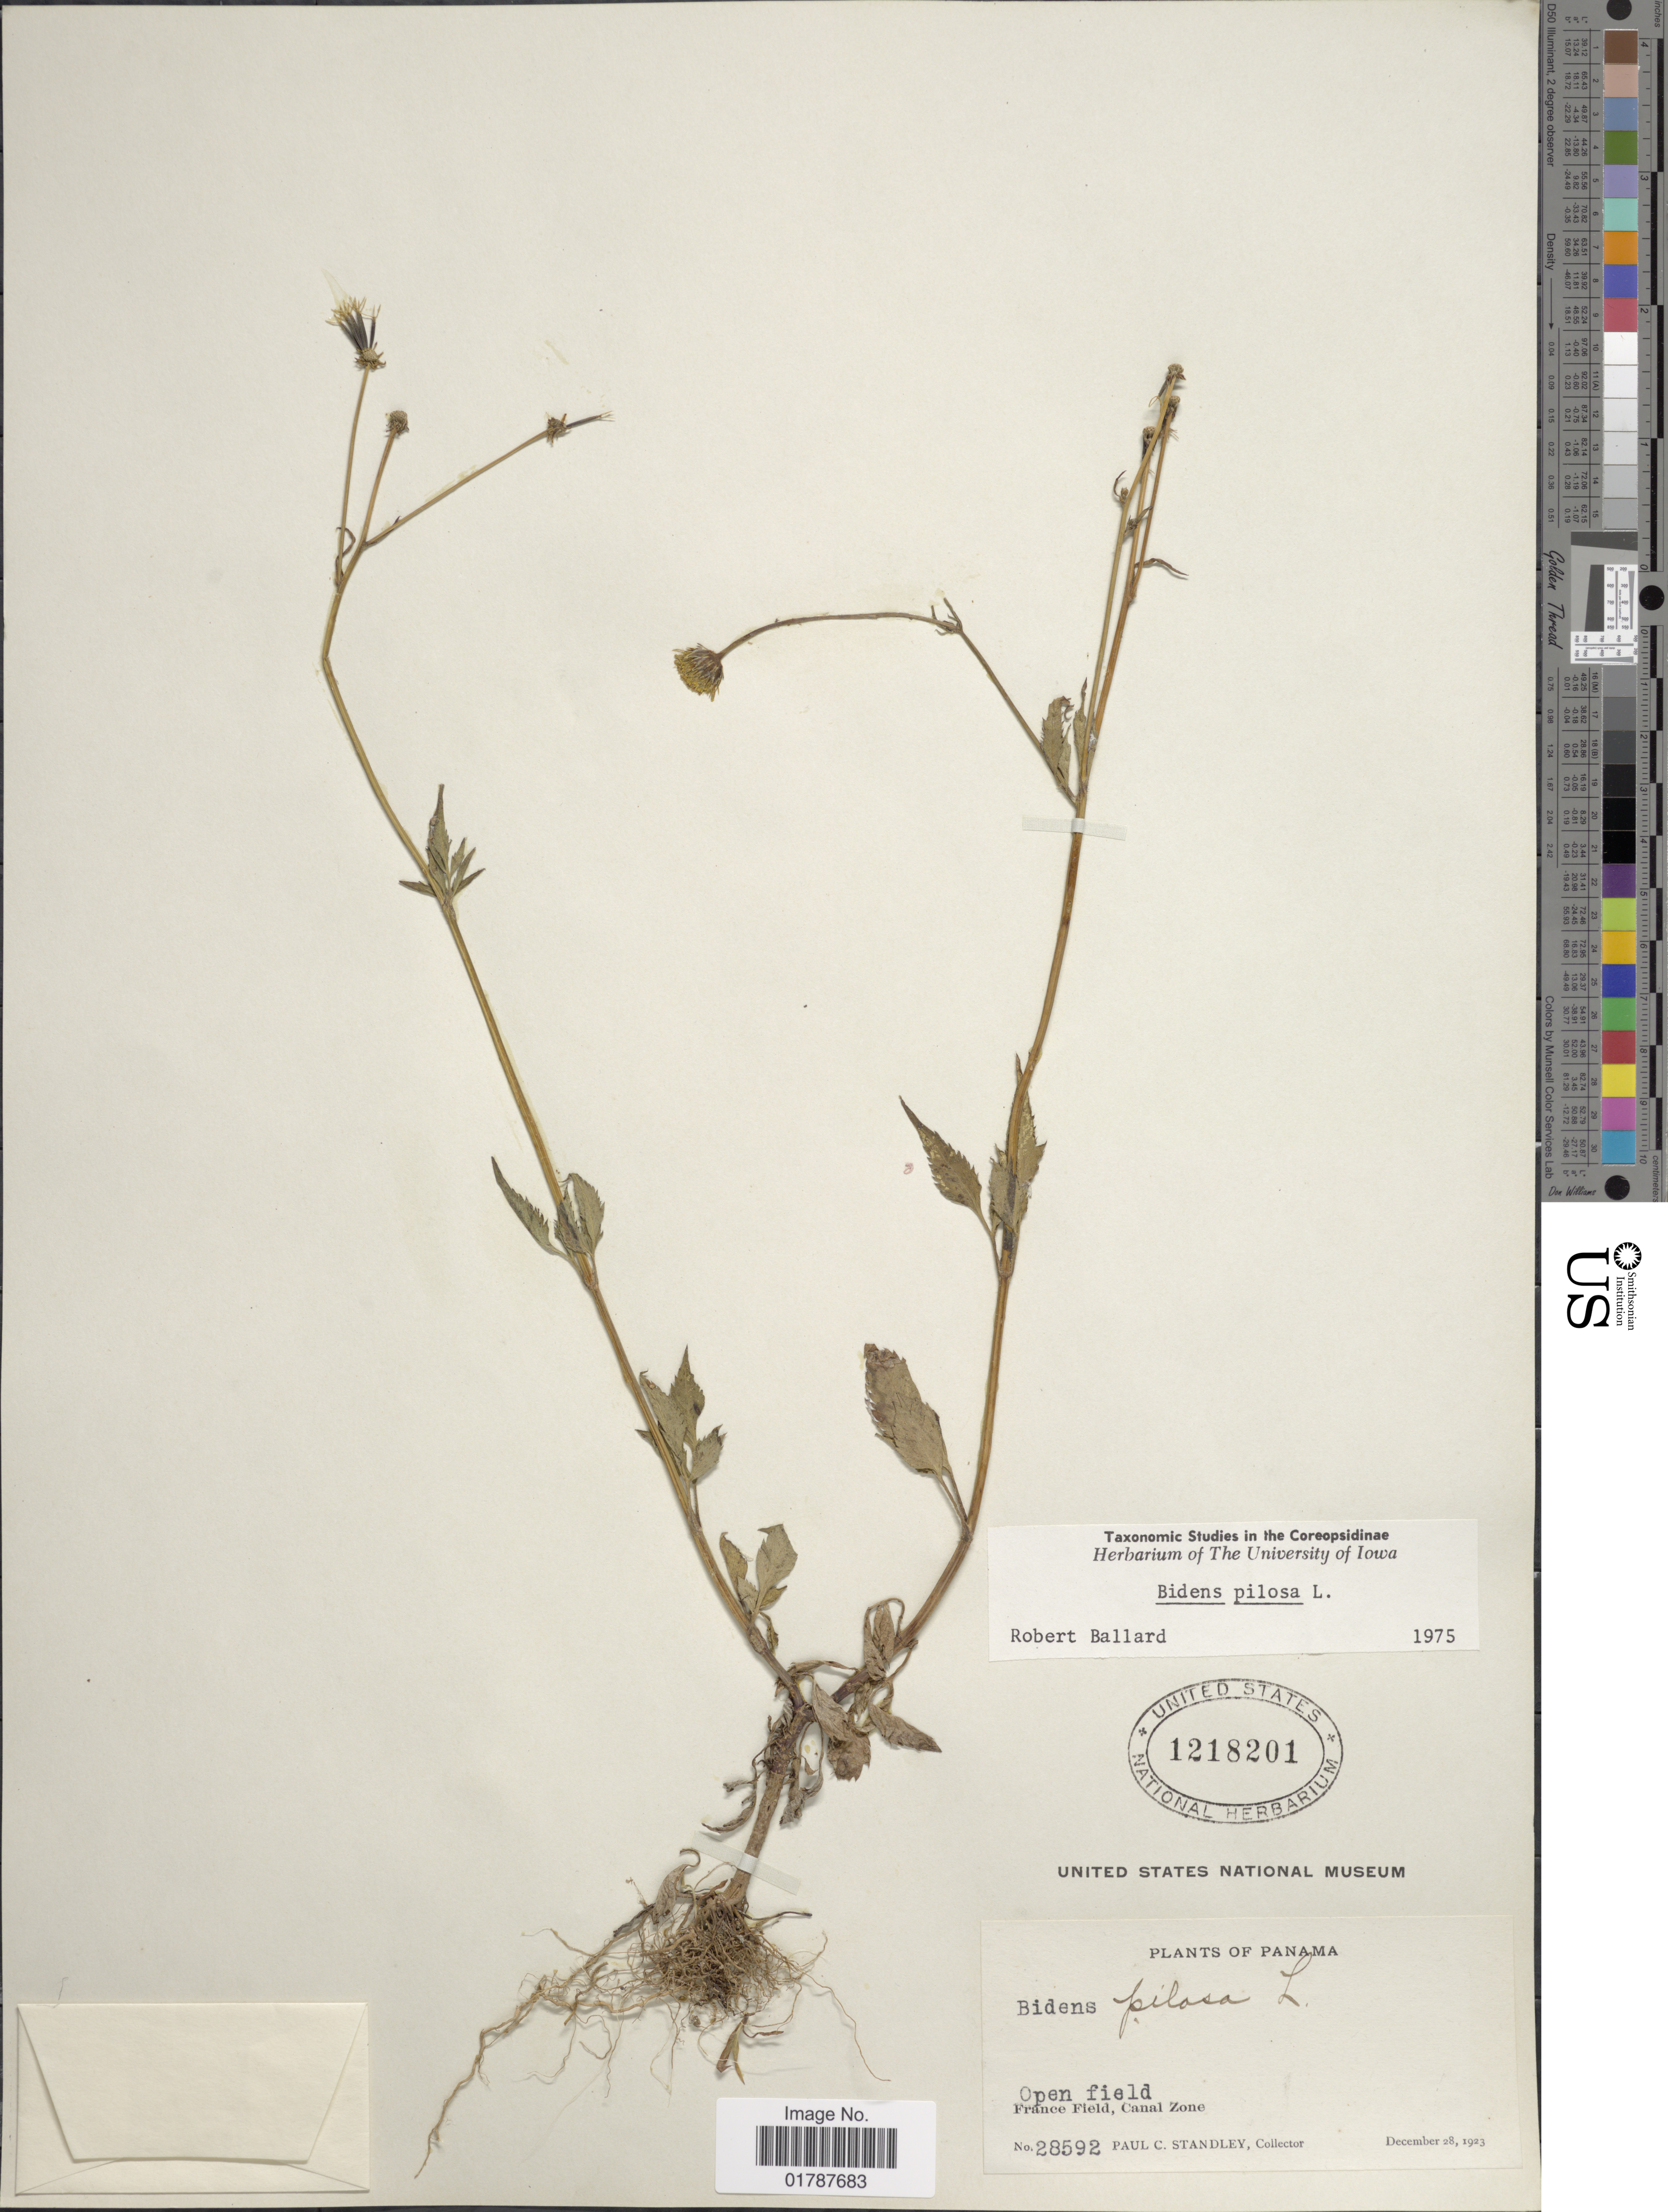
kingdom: Plantae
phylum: Tracheophyta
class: Magnoliopsida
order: Asterales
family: Asteraceae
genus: Bidens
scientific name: Bidens pilosa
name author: L.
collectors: P. C. Standley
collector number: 28592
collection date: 1923-12-28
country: Panama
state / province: Colón / Panamá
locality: Open field, France Field, Canal Zone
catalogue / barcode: US 1218201